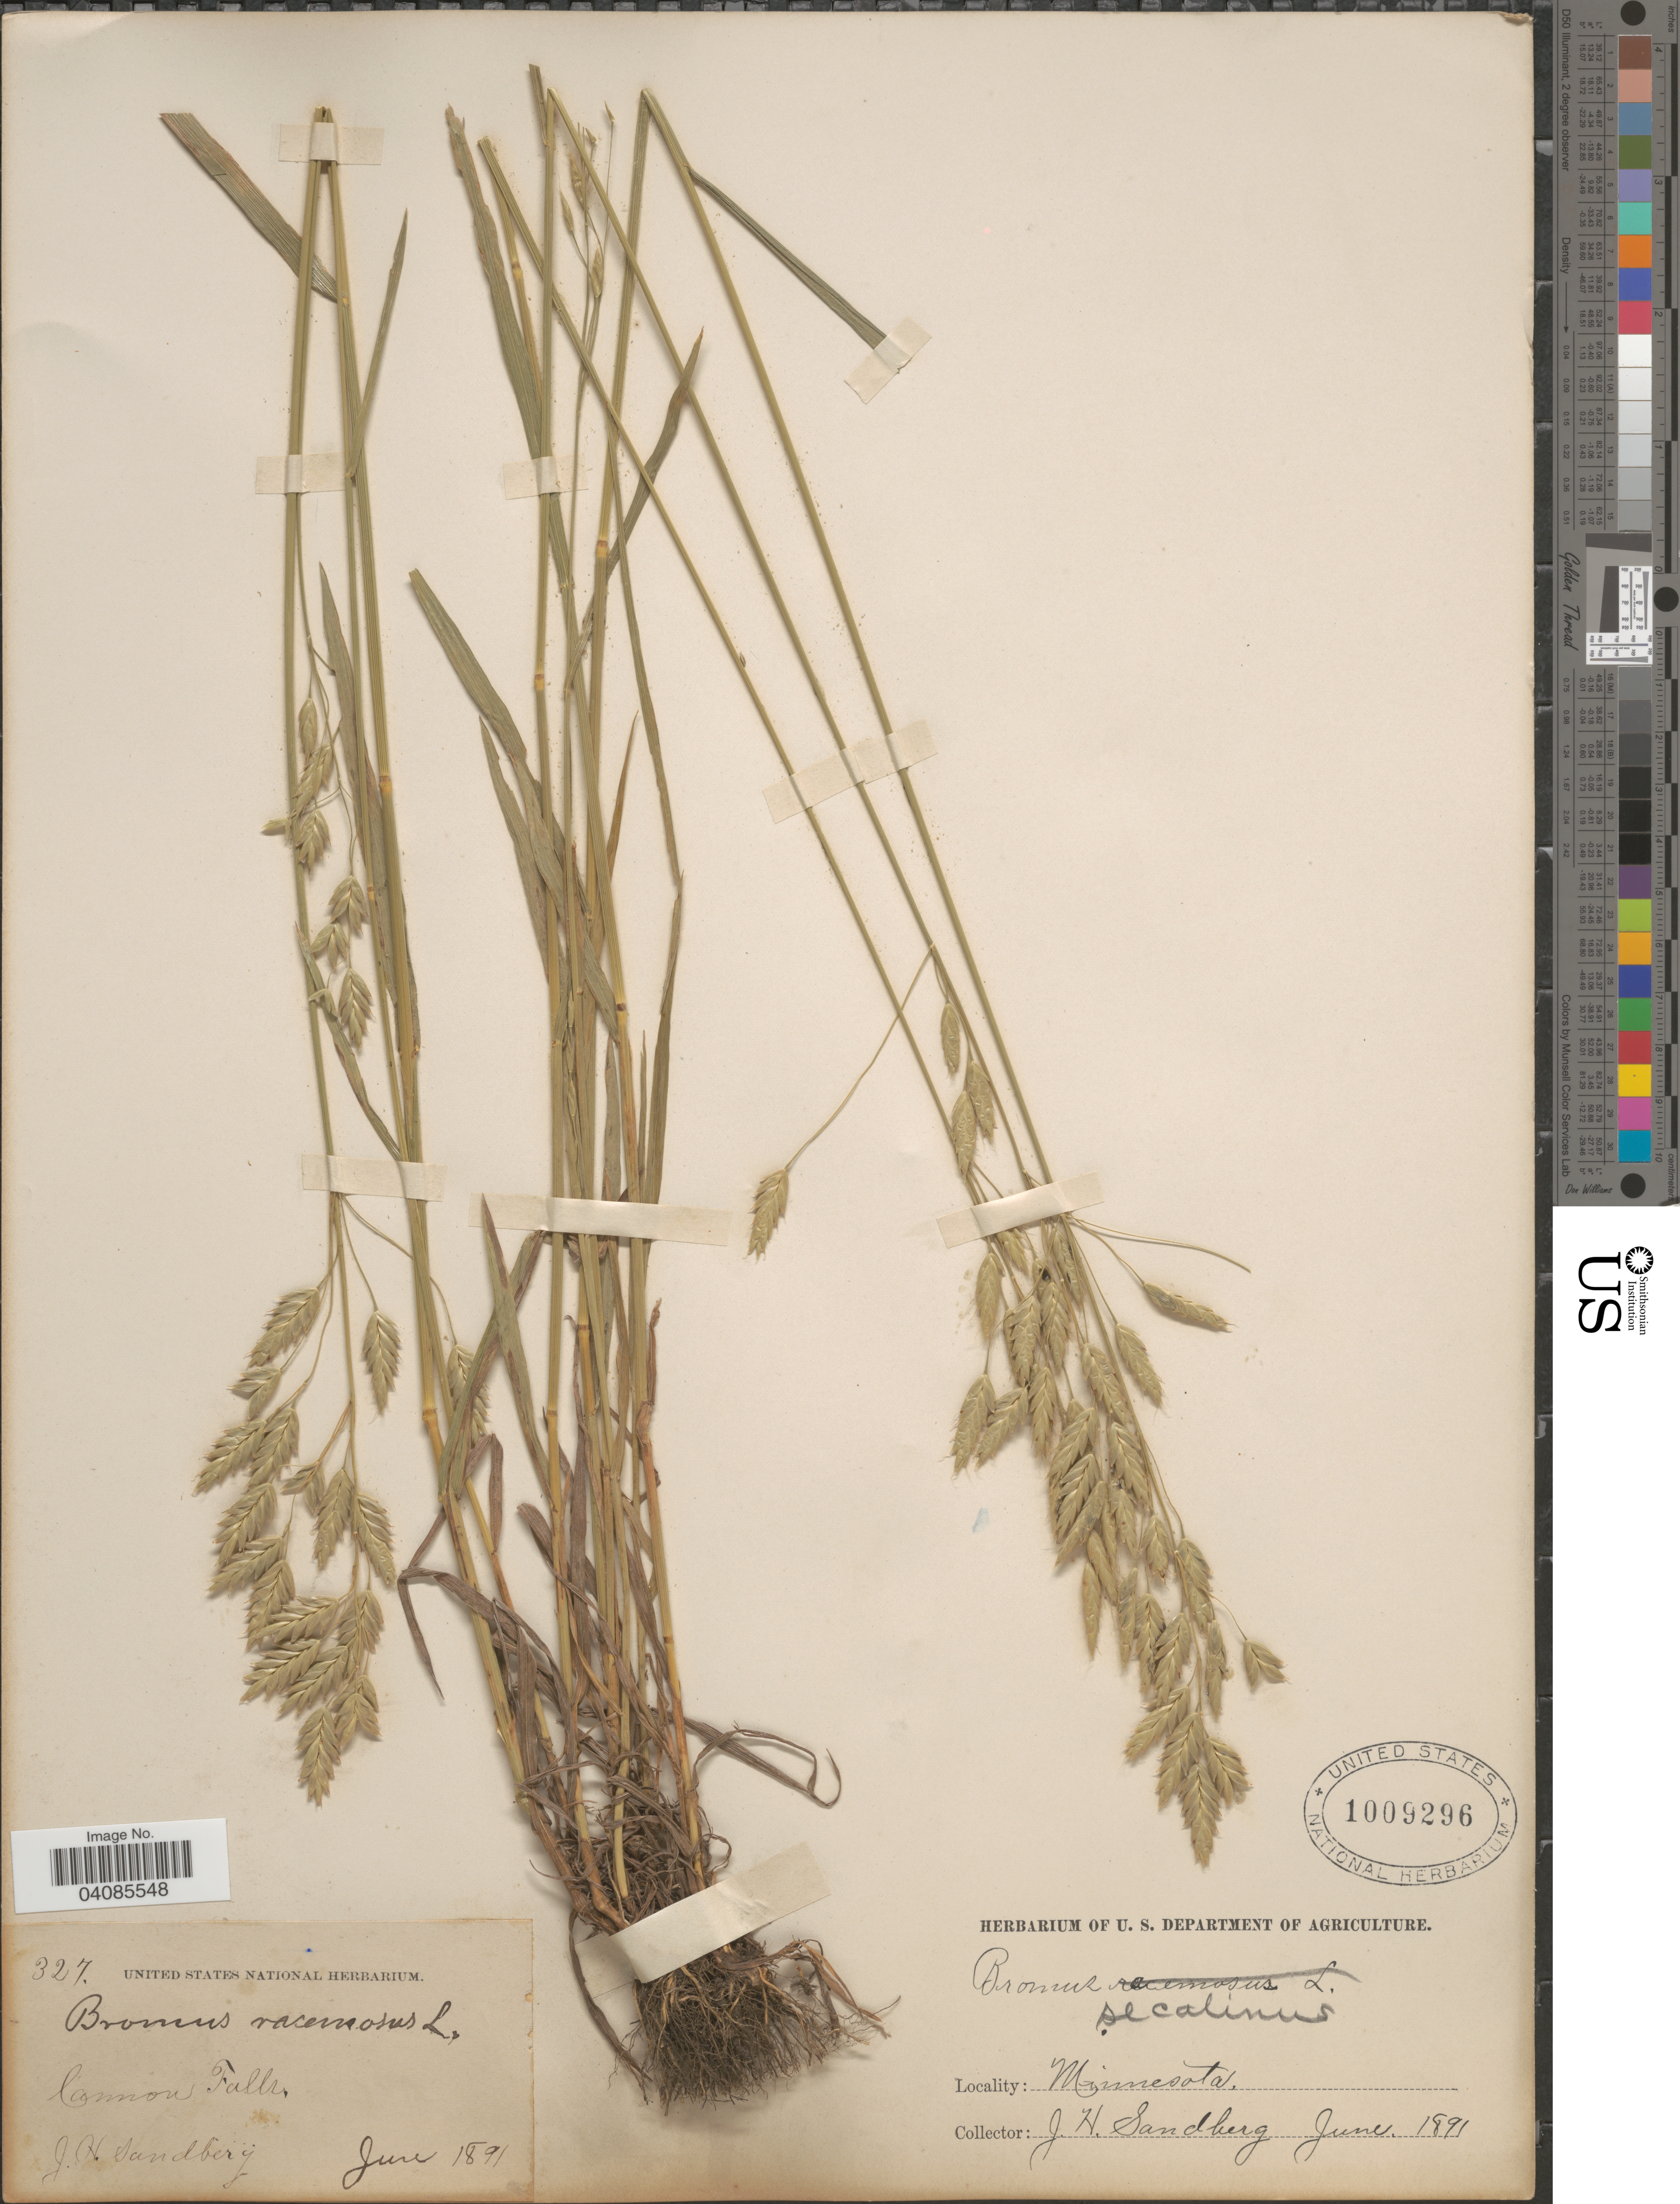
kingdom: Plantae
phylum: Tracheophyta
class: Liliopsida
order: Poales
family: Poaceae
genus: Bromus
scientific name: Bromus secalinus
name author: L.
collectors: J. H. Sandberg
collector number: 327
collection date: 1891-06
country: United States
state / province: Minnesota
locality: Cannon Falls.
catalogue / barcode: US 1009296